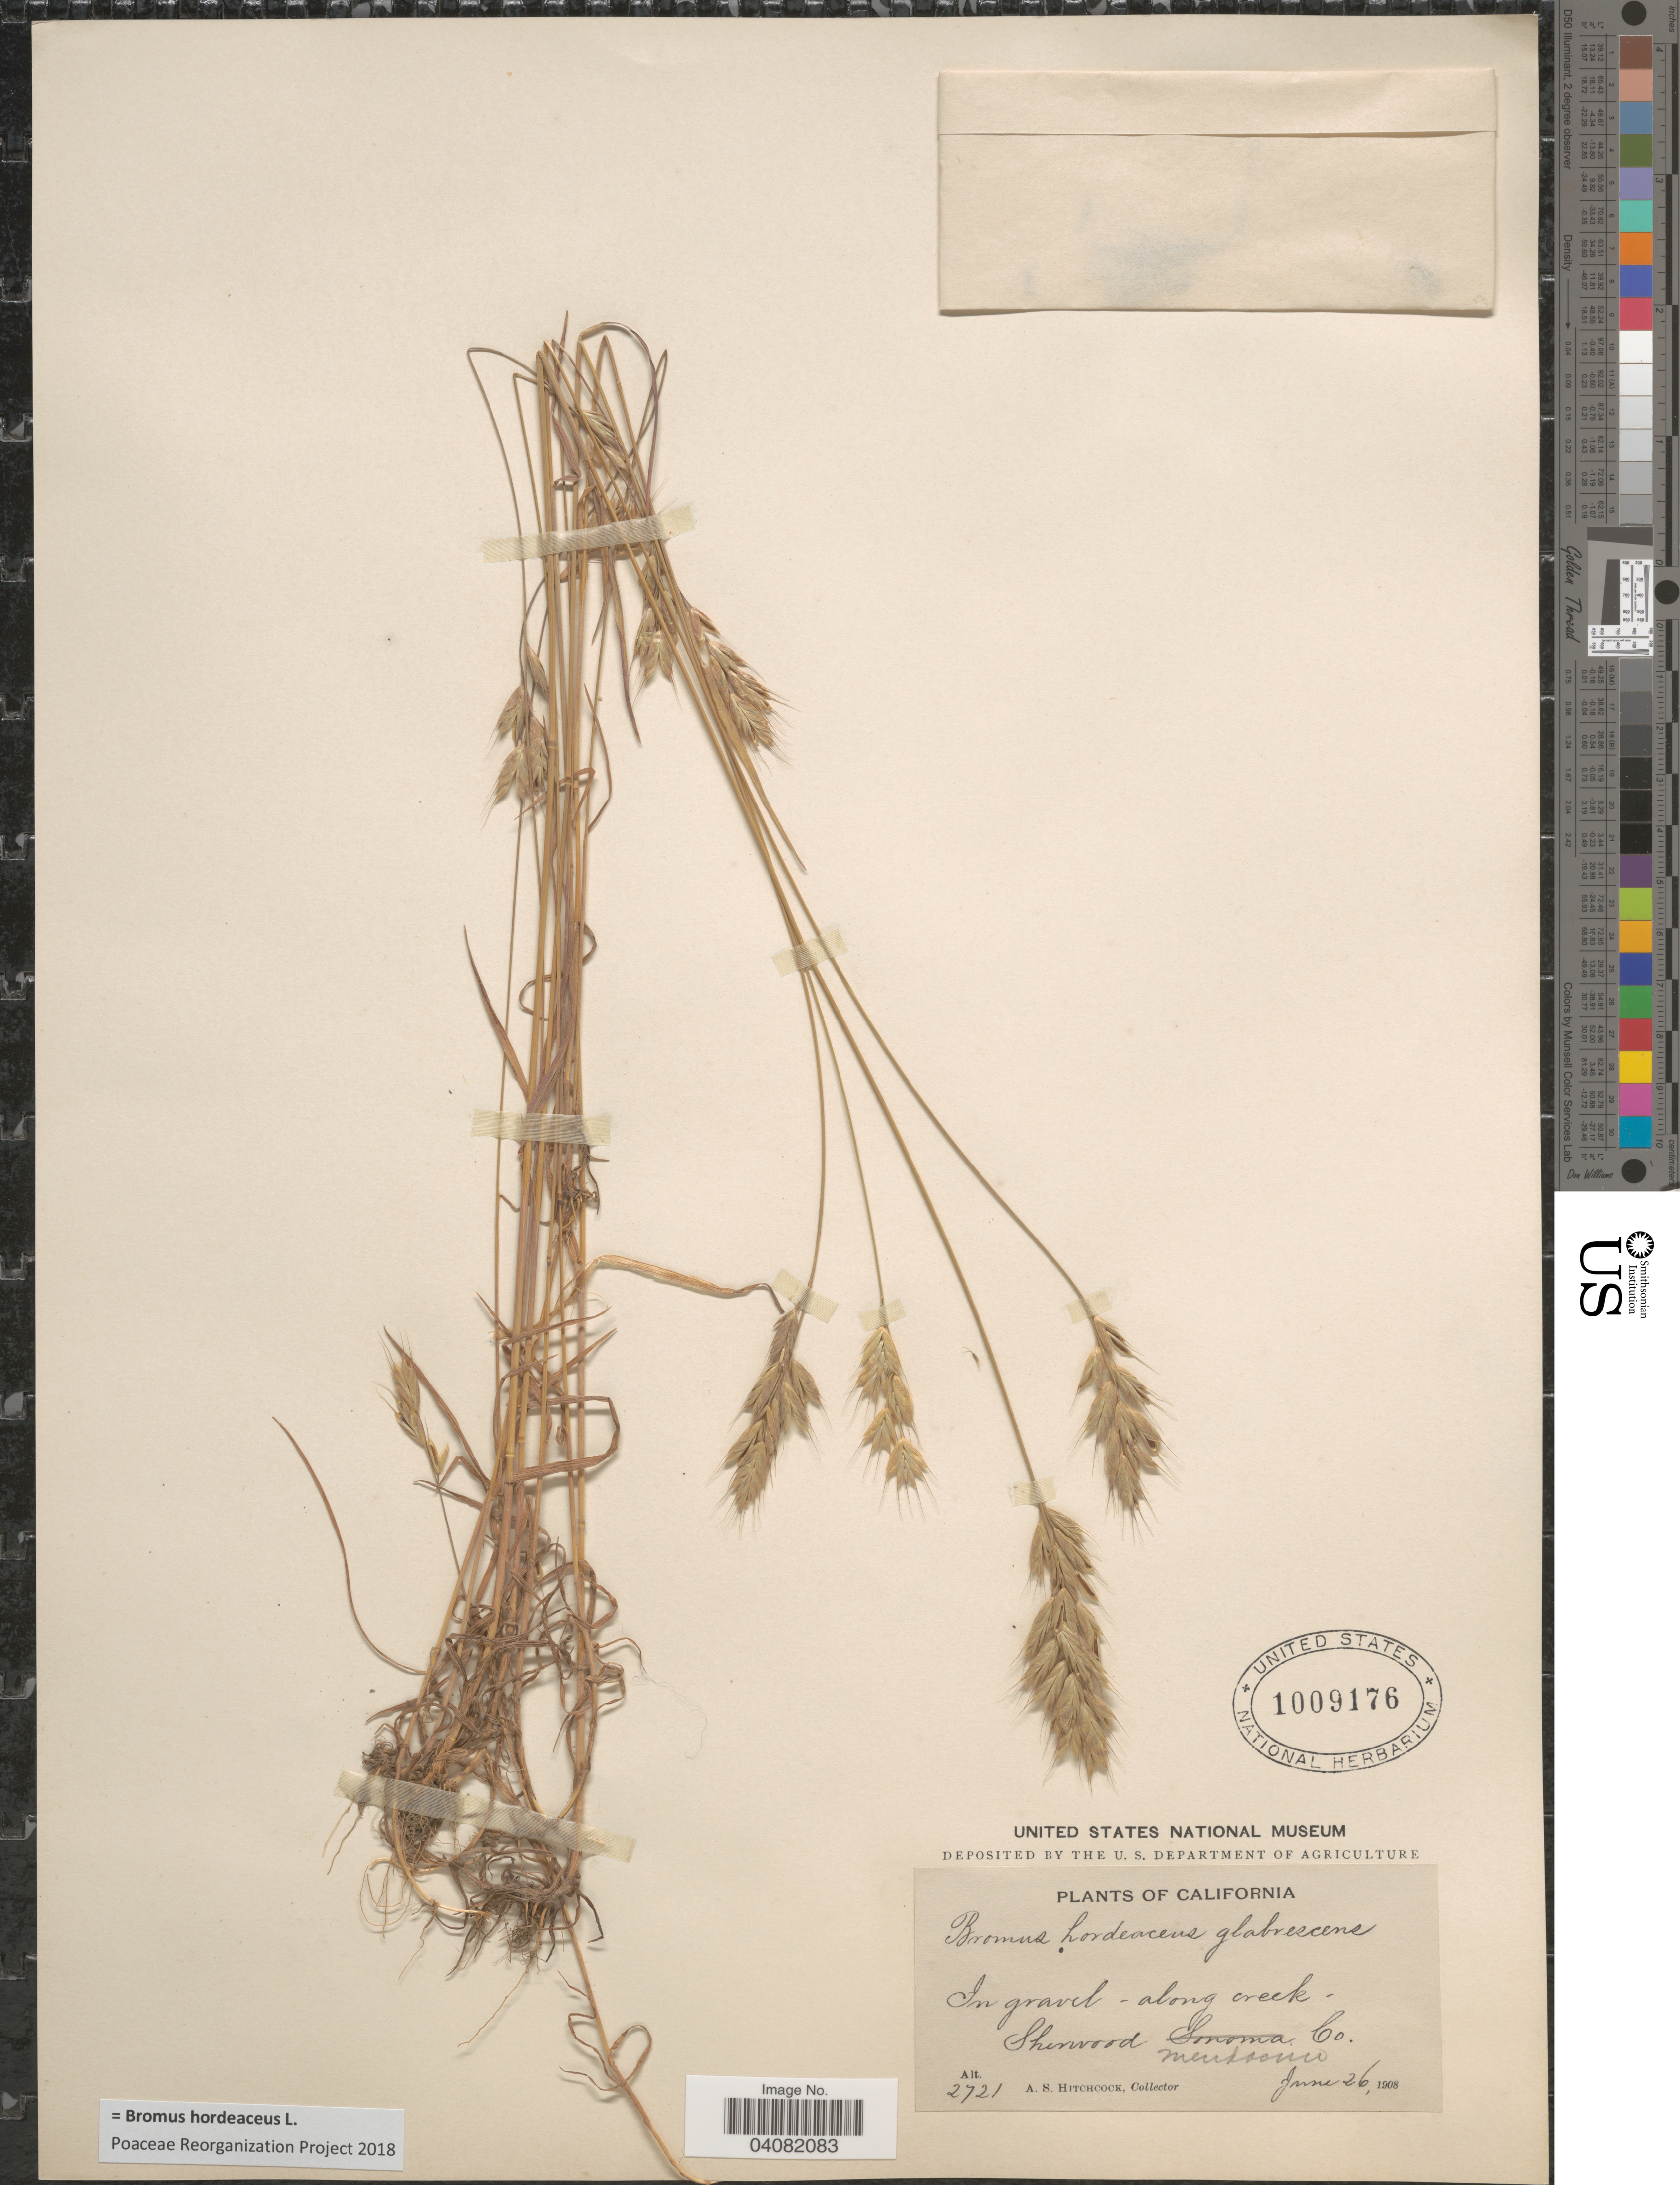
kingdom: Plantae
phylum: Tracheophyta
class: Liliopsida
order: Poales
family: Poaceae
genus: Bromus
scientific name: Bromus hordeaceus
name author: L.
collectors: A. S. Hitchcock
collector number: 2721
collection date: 1908-06-26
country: United States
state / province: California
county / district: Mendocino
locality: In gravel - along creek - Sherwood Mendocino Co.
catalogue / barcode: US 1009176